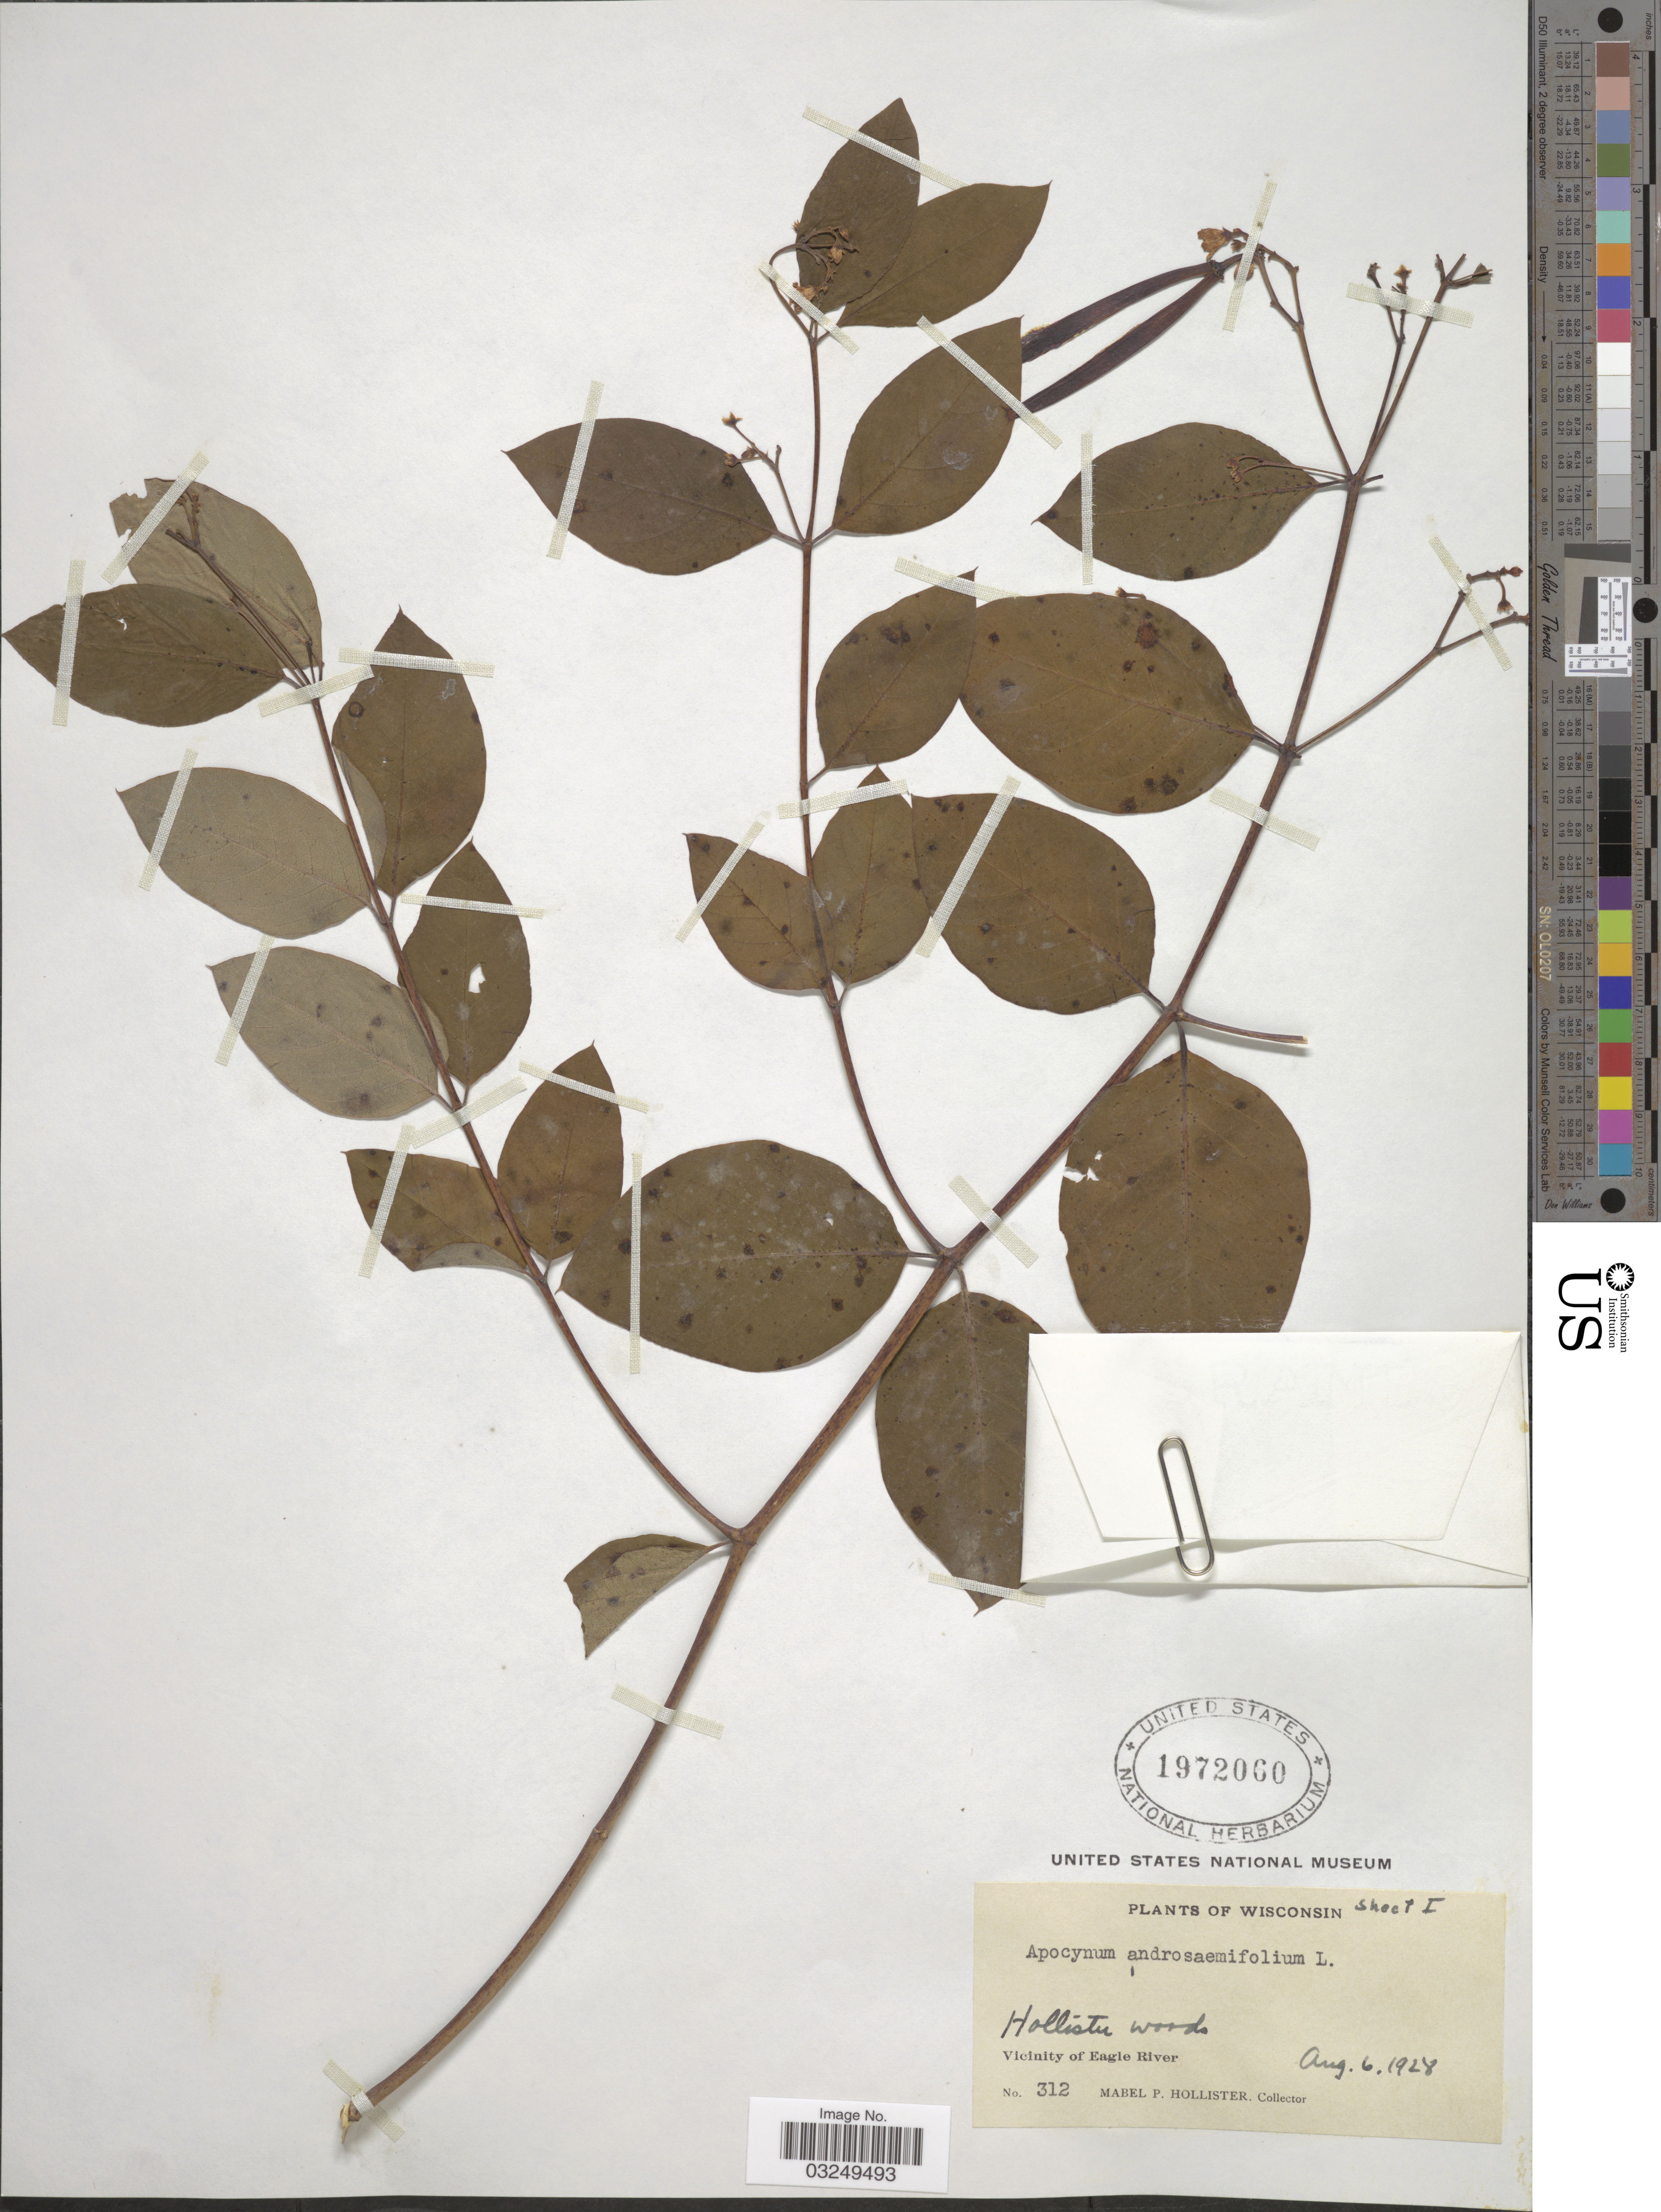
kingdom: Plantae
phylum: Tracheophyta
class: Magnoliopsida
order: Gentianales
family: Apocynaceae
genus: Apocynum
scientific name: Apocynum androsaemifolium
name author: L.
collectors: M. Hollister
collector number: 312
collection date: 1928-08-06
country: United States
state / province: Wisconsin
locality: Hollister woods. Vicinity of Eagle River.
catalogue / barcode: US 1972060